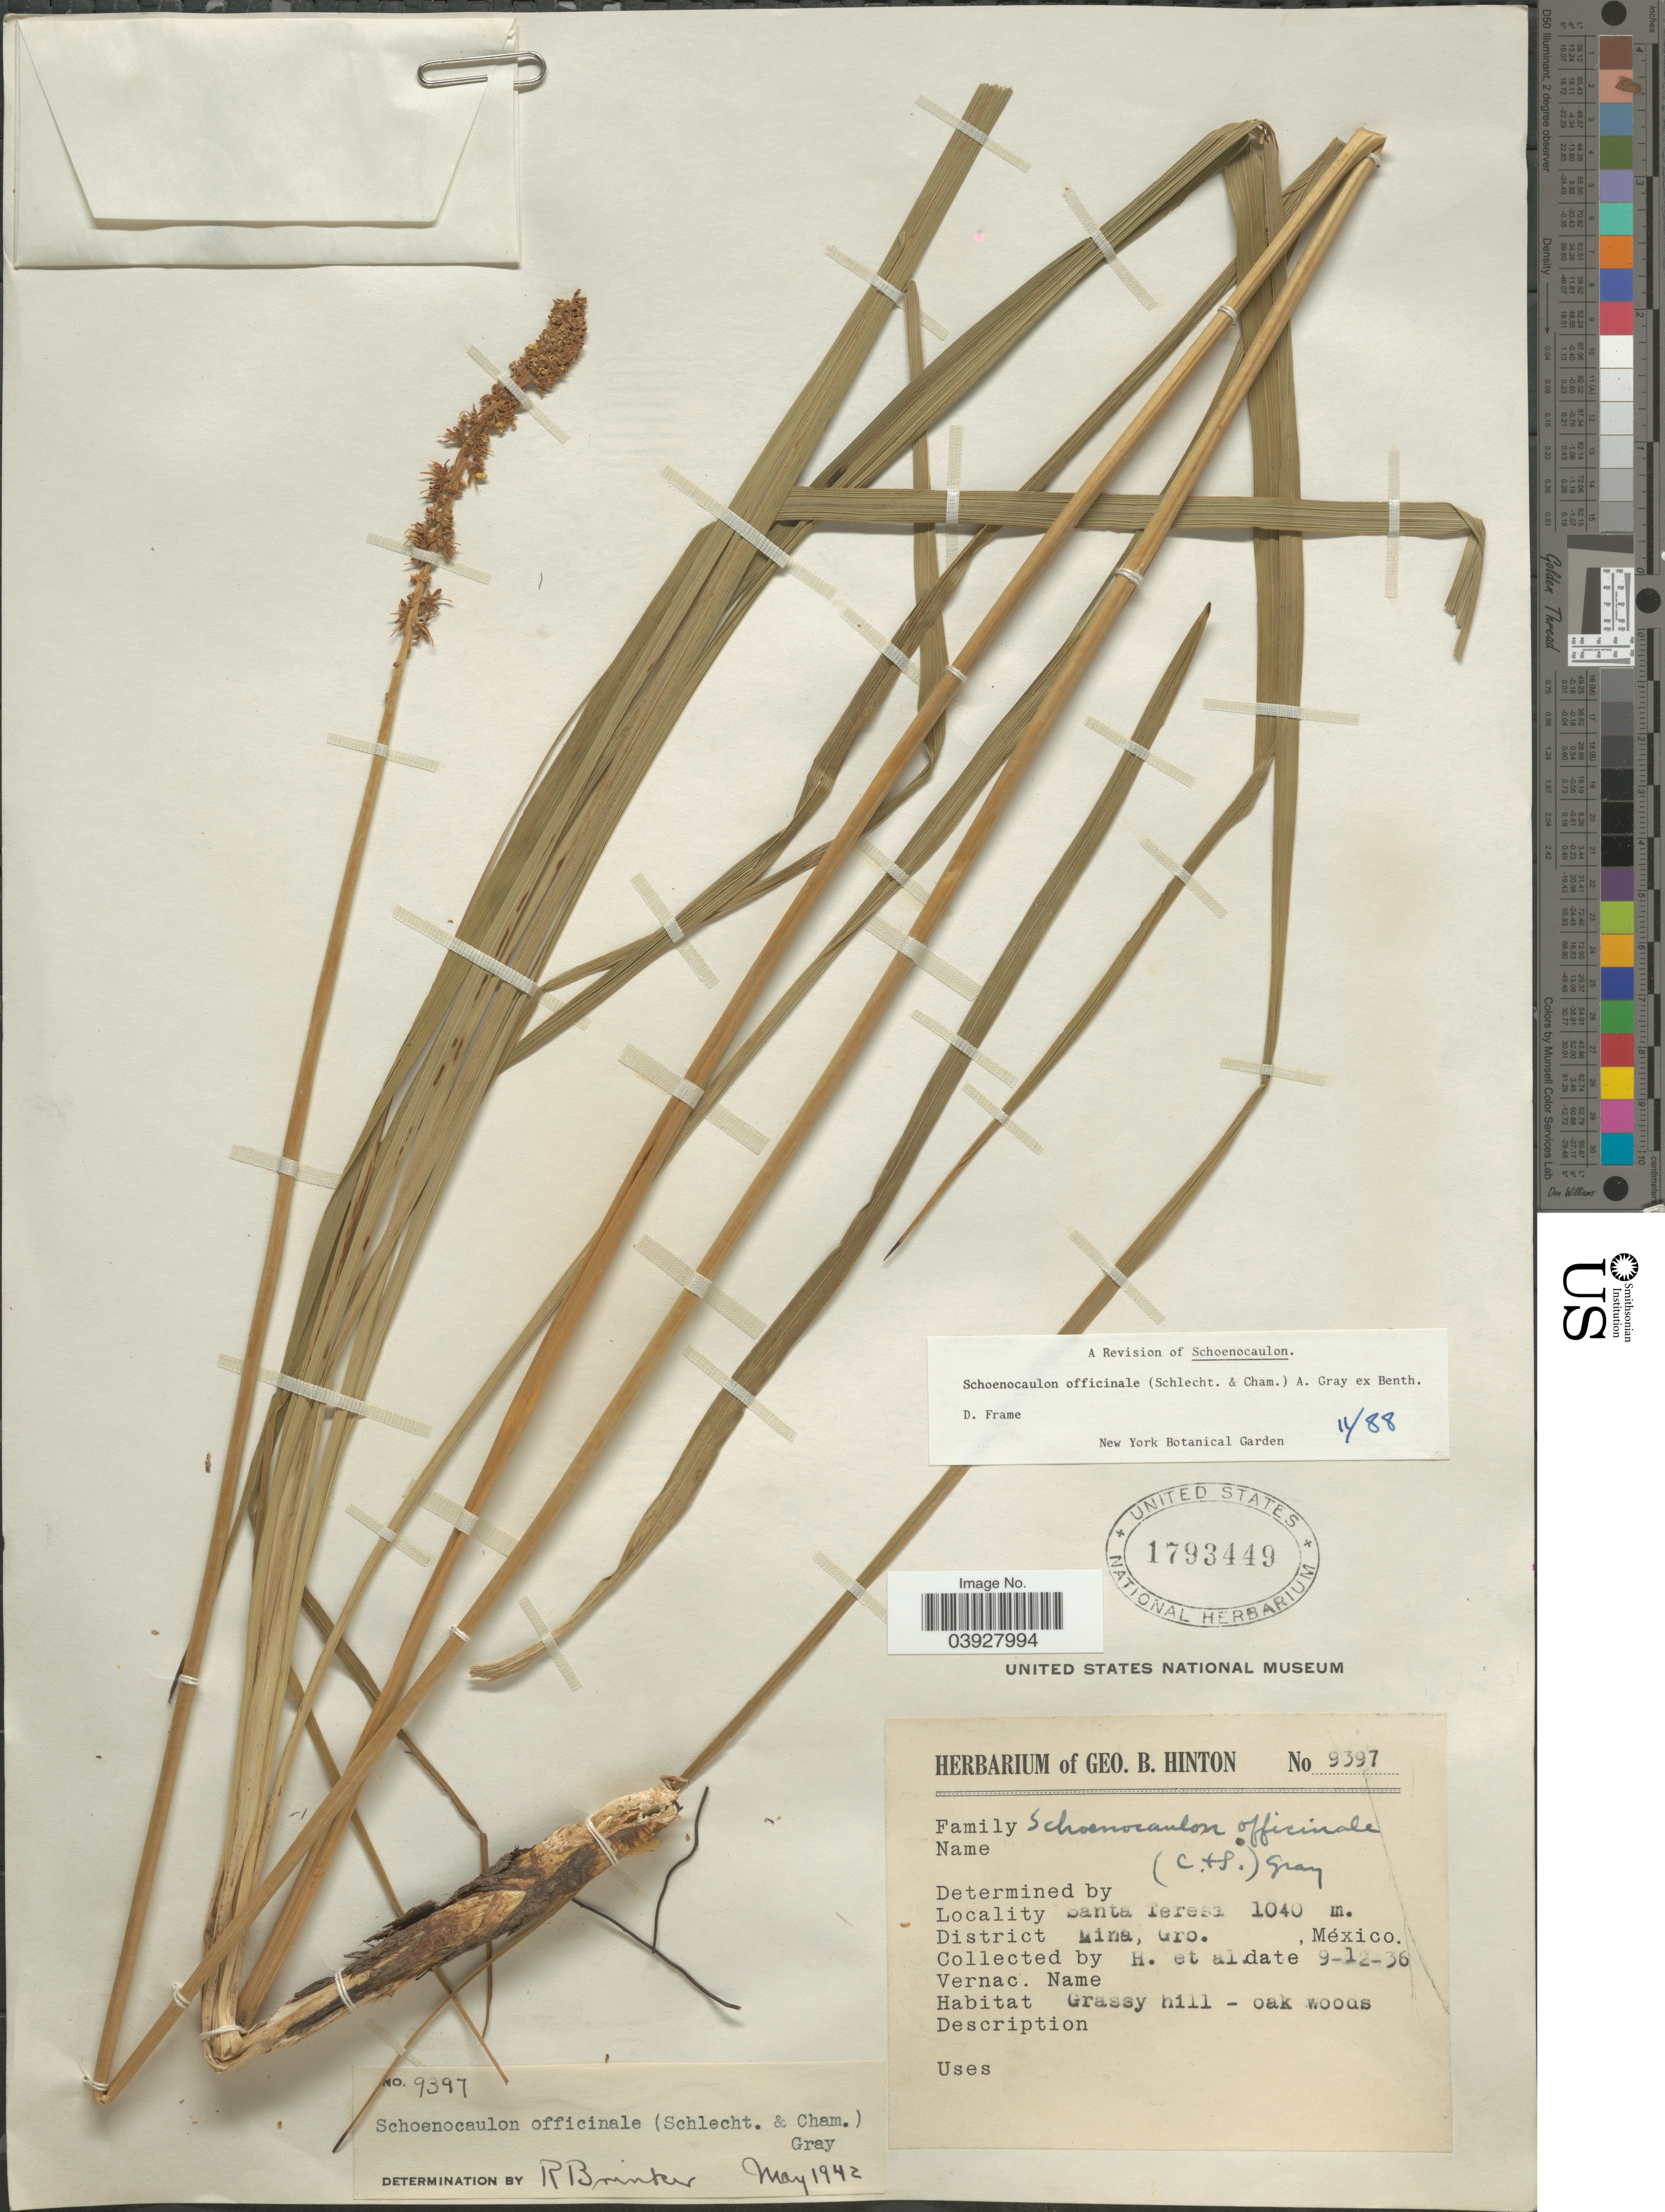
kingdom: Plantae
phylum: Tracheophyta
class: Liliopsida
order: Liliales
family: Melanthiaceae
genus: Schoenocaulon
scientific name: Schoenocaulon officinale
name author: (Schltdl.) A. Gray ex Benth.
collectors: G. B. Hinton & et al.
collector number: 9397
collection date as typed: Transcribed d/m/y: 9/12/36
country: Mexico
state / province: Guerrero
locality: Santa Teresa. District Mina.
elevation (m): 1040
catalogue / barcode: US 1793449